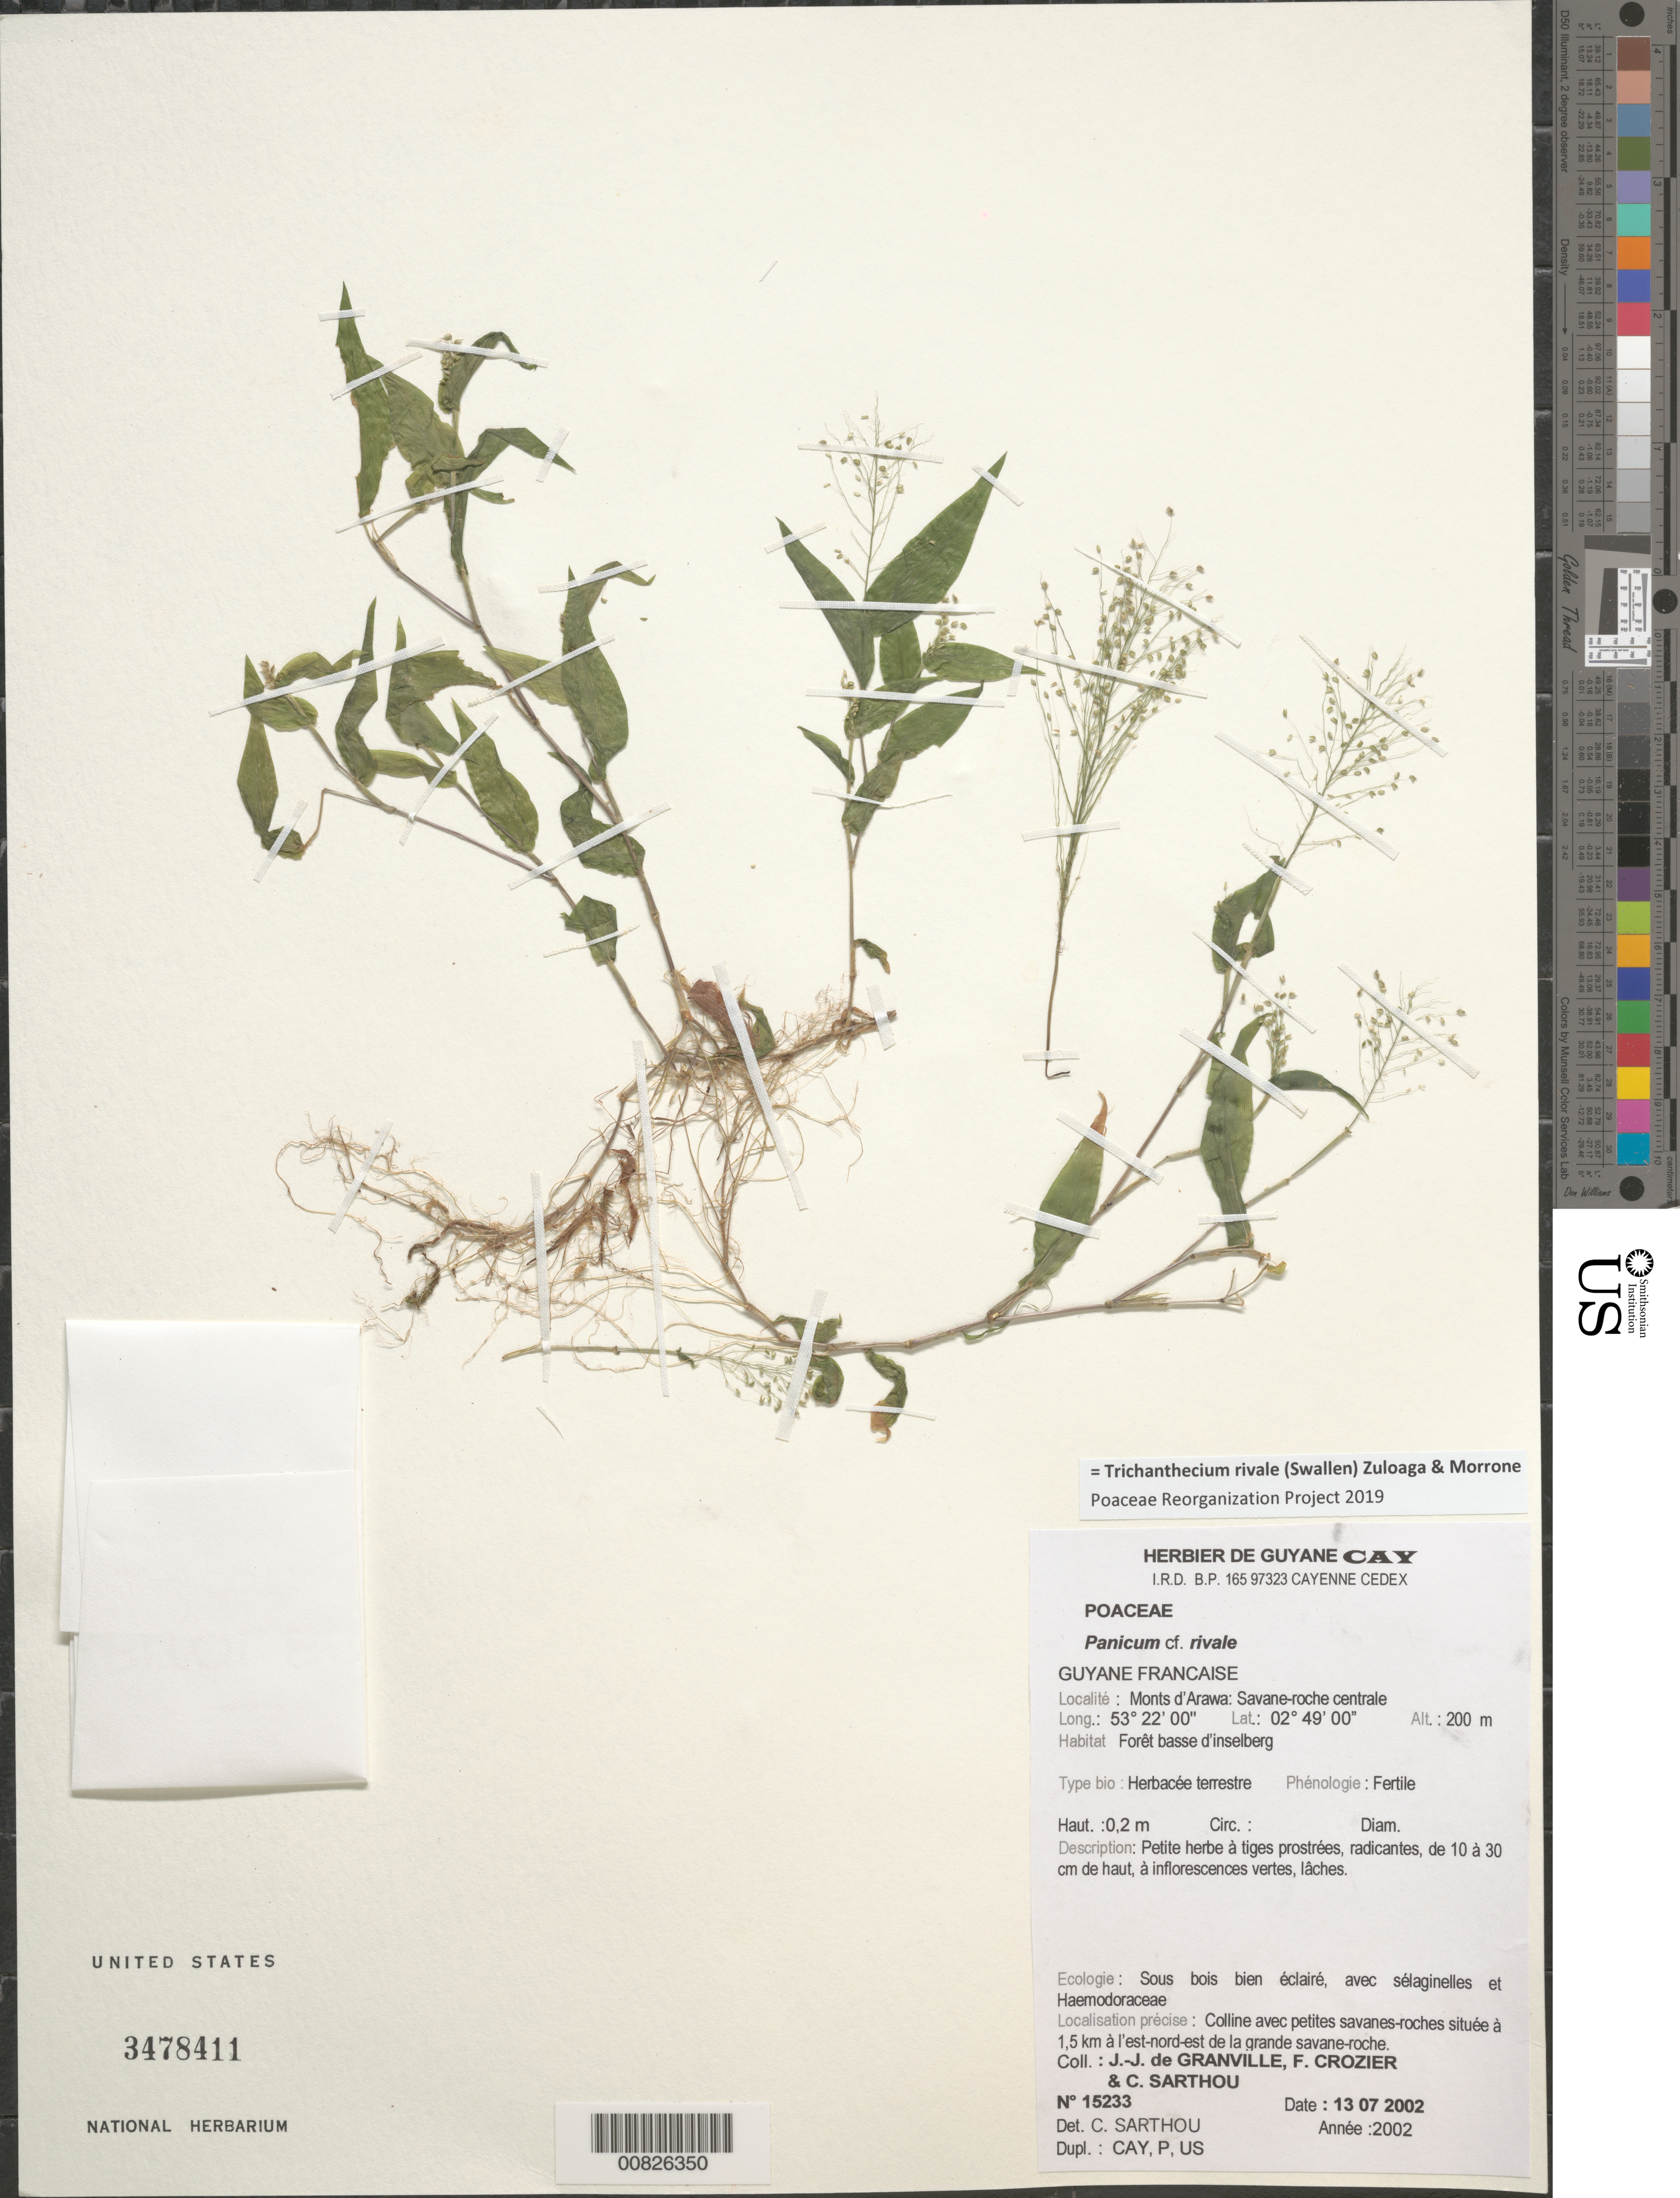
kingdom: Plantae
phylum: Tracheophyta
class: Liliopsida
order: Poales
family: Poaceae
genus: Trichanthecium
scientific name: Trichanthecium rivale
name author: (Swallen) Zuloaga & Morrone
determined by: Poaceae Reorganization Project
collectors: J.-J. de Granville, F. Crozier & C. Sarthou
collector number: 15233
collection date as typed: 13-Jul-02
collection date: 2002-07-13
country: French Guiana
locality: Monts d'Arawa, zone de la savane-roche centrale, 1.5 km est-nord-est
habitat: Forêt basse d'inselberg; sous bois bien eclaire, avec selaginelles et Haemodoraceae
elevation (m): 200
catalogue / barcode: US 3478411